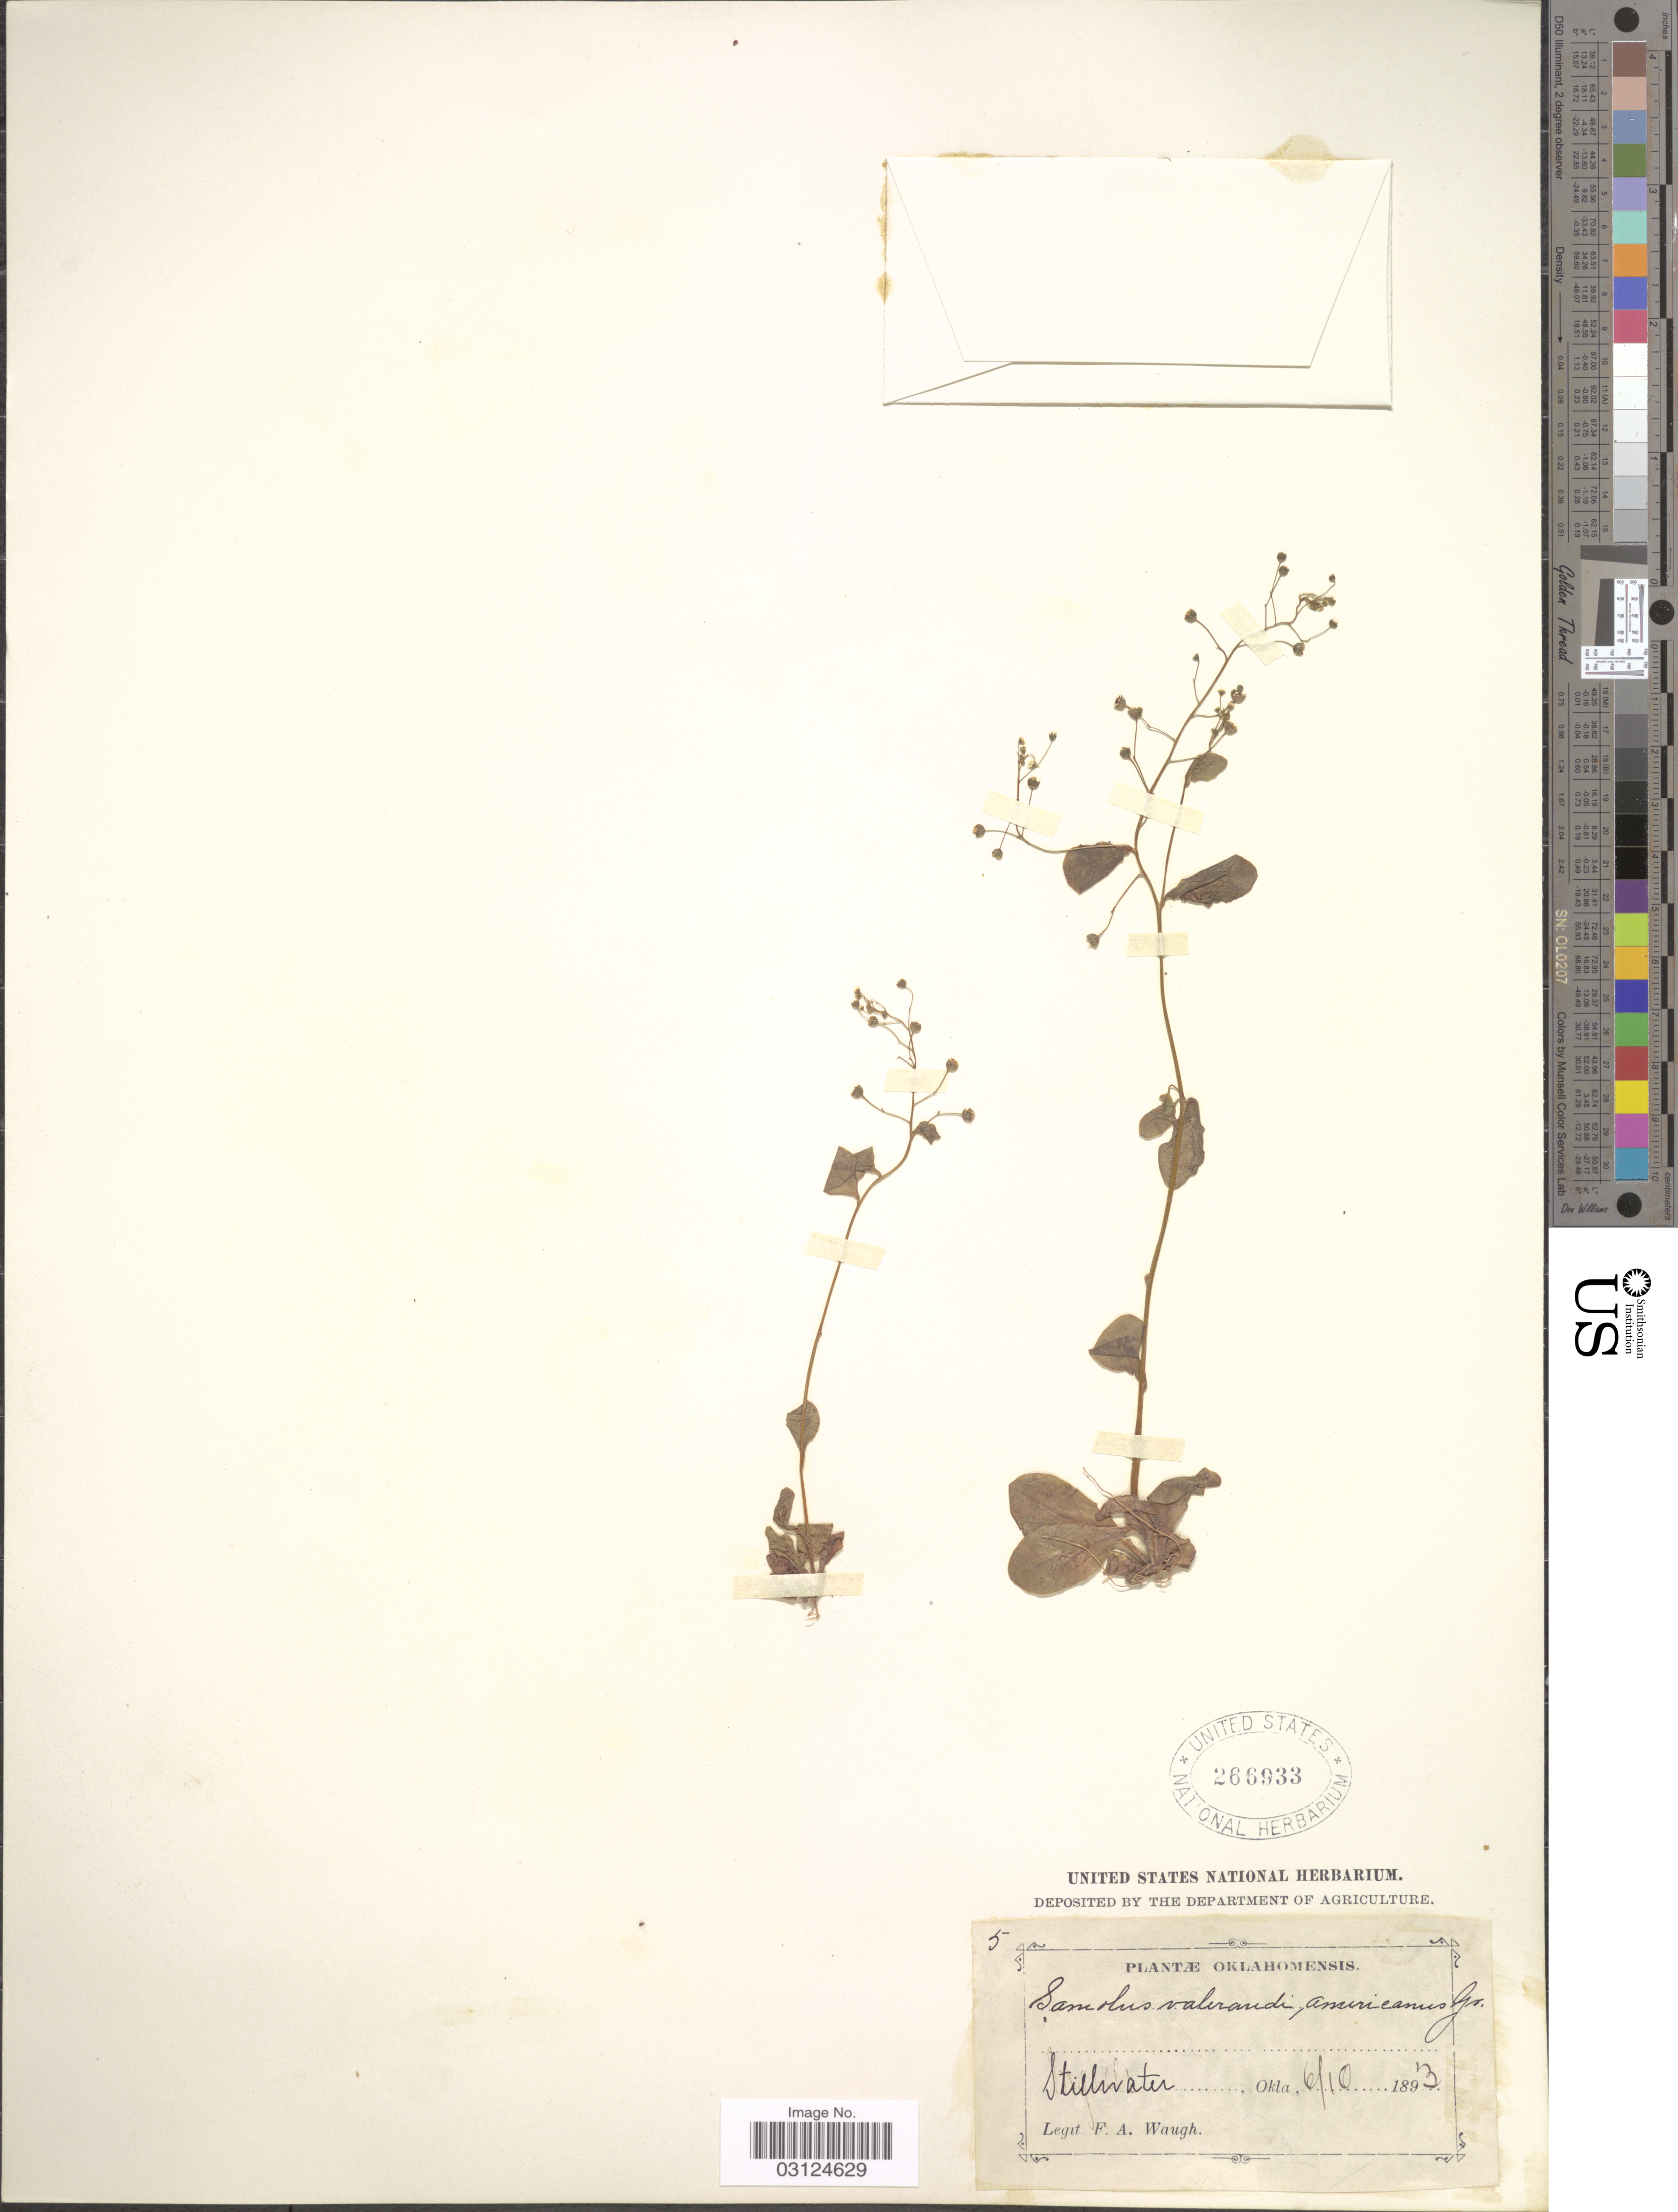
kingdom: Plantae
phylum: Tracheophyta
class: Magnoliopsida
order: Ericales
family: Primulaceae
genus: Samolus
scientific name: Samolus parviflorus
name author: Raf.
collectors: F. Waugh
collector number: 5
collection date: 1893-06-10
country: United States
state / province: Oklahoma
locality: Stillwater.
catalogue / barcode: US 266933